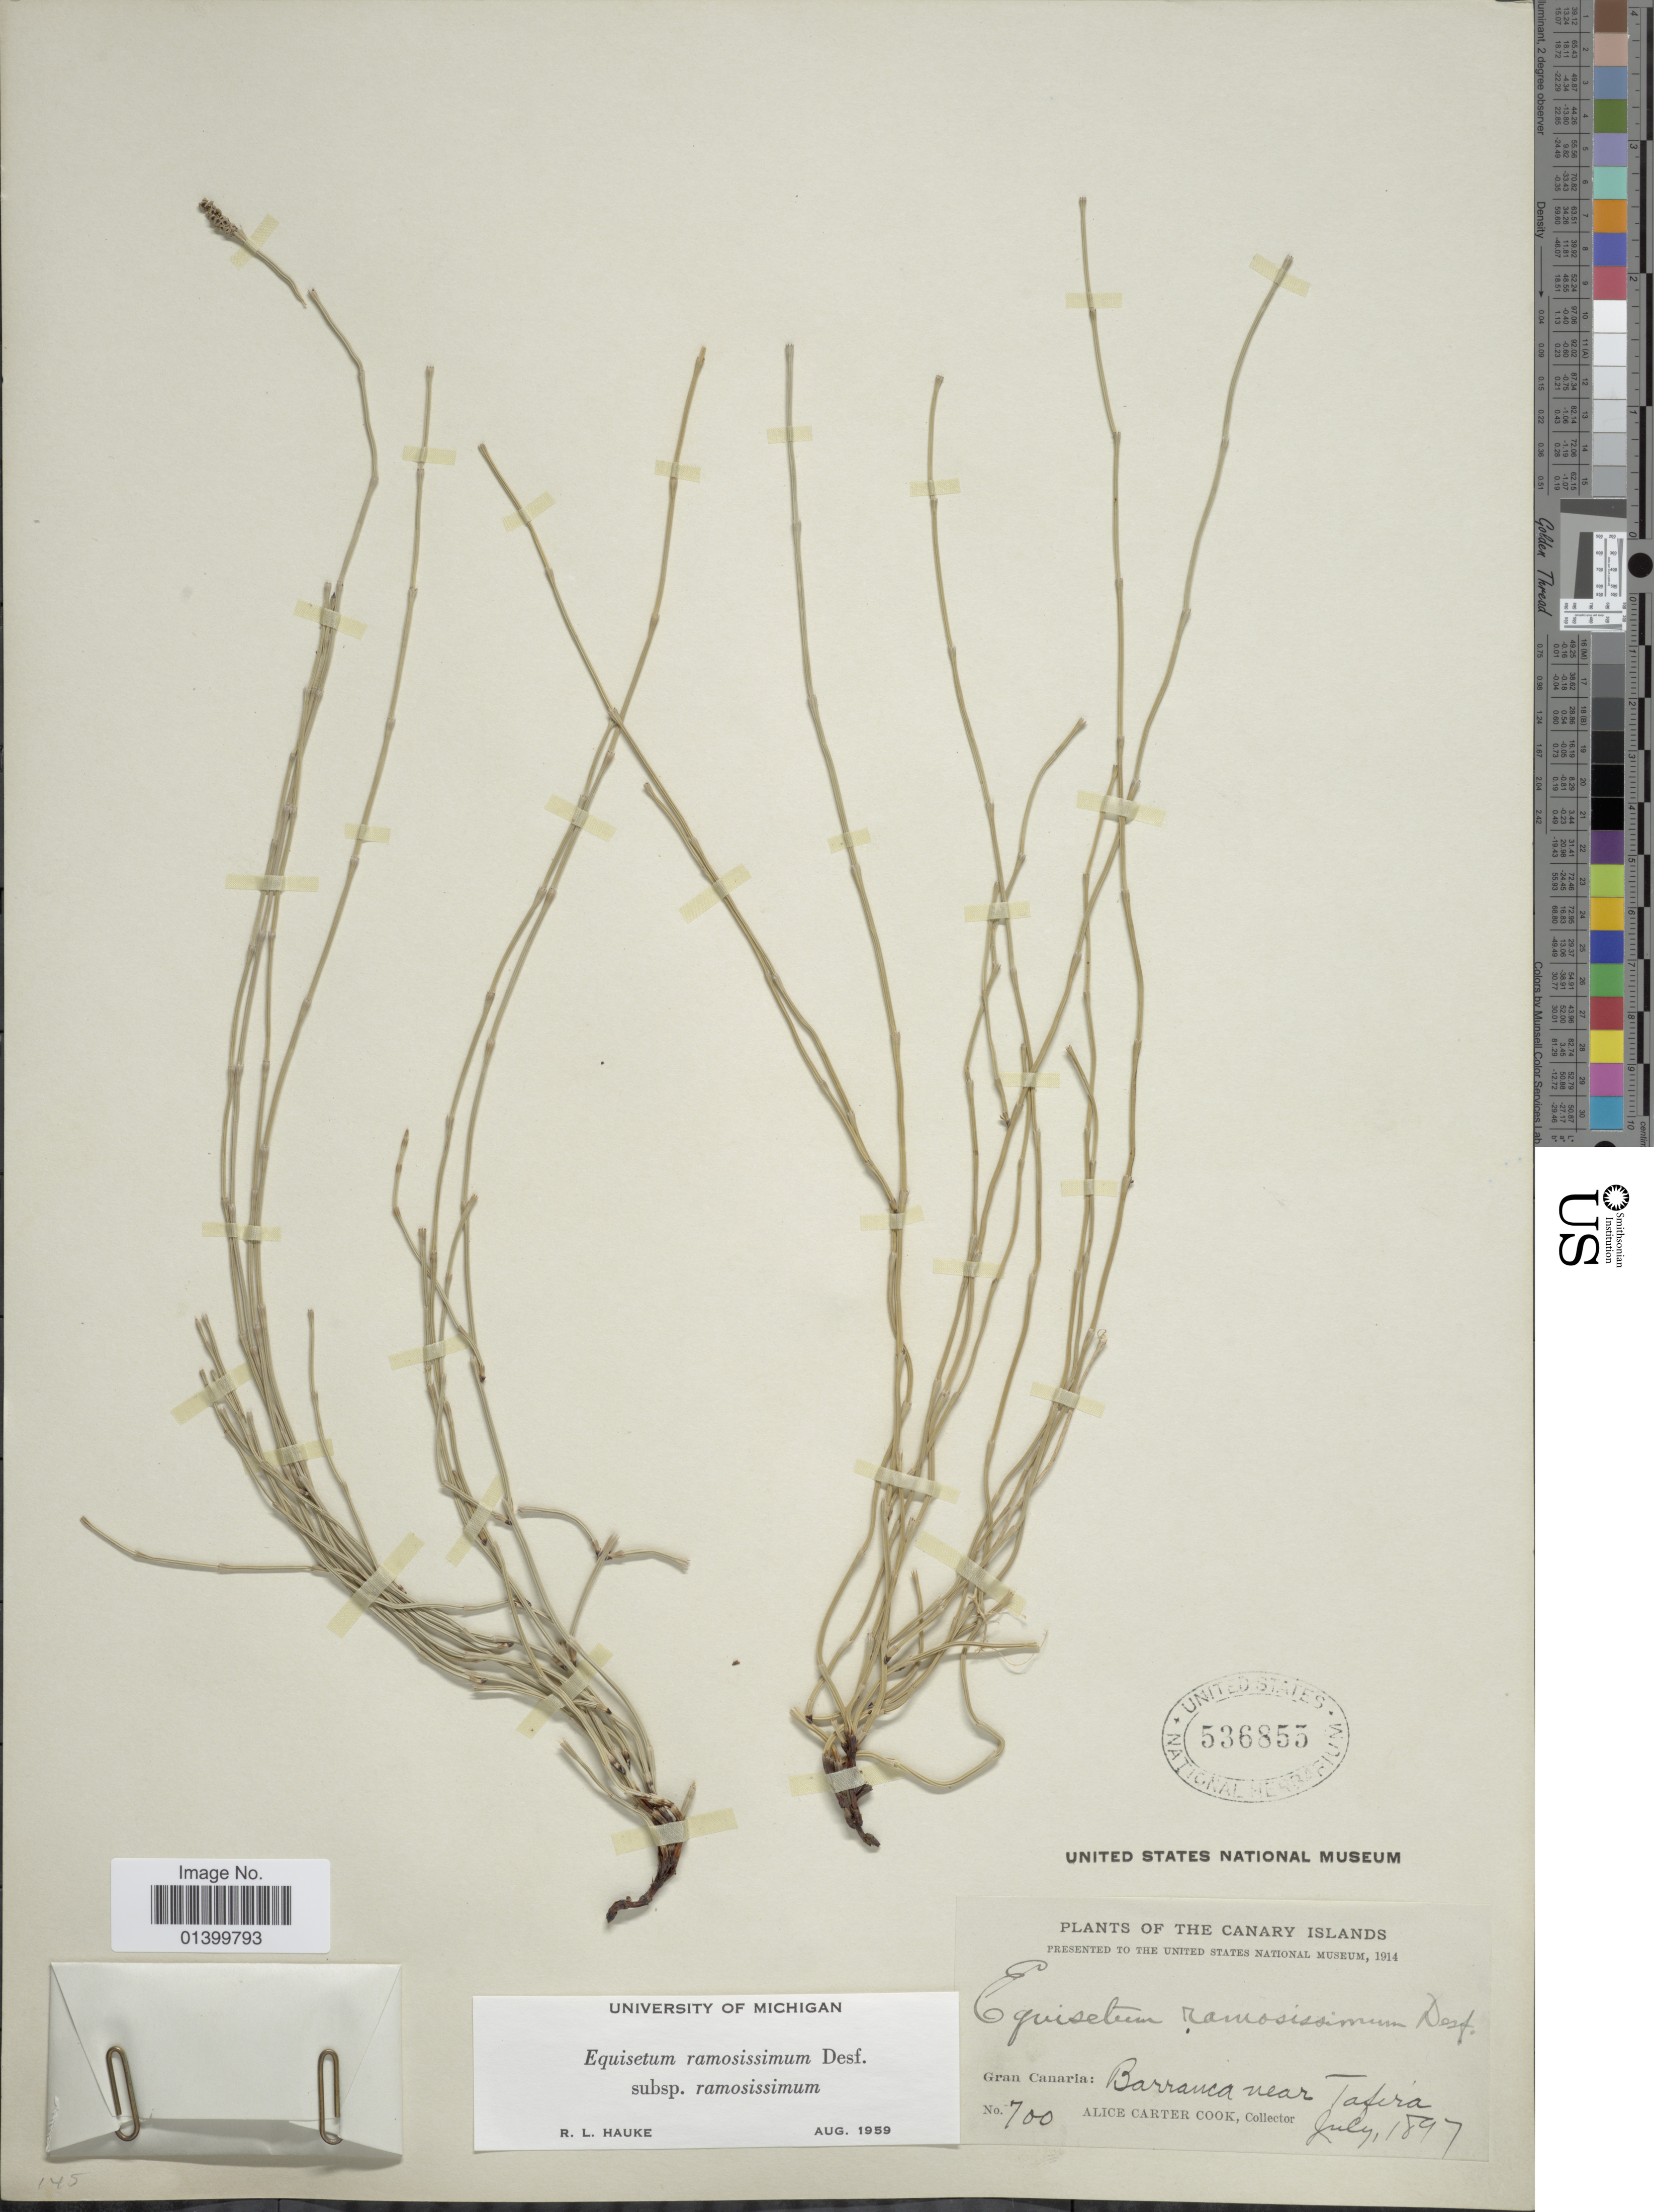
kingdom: Plantae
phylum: Tracheophyta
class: Polypodiopsida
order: Equisetales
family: Equisetaceae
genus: Equisetum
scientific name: Equisetum ramosissimum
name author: Desf.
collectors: Alice C. Cook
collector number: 700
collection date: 1897-07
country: Spain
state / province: Canarias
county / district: Las Palmas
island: Grand Canary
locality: Plants of the Canary Islands. Gran Canaria: Barranca near Tafira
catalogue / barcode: US 536855